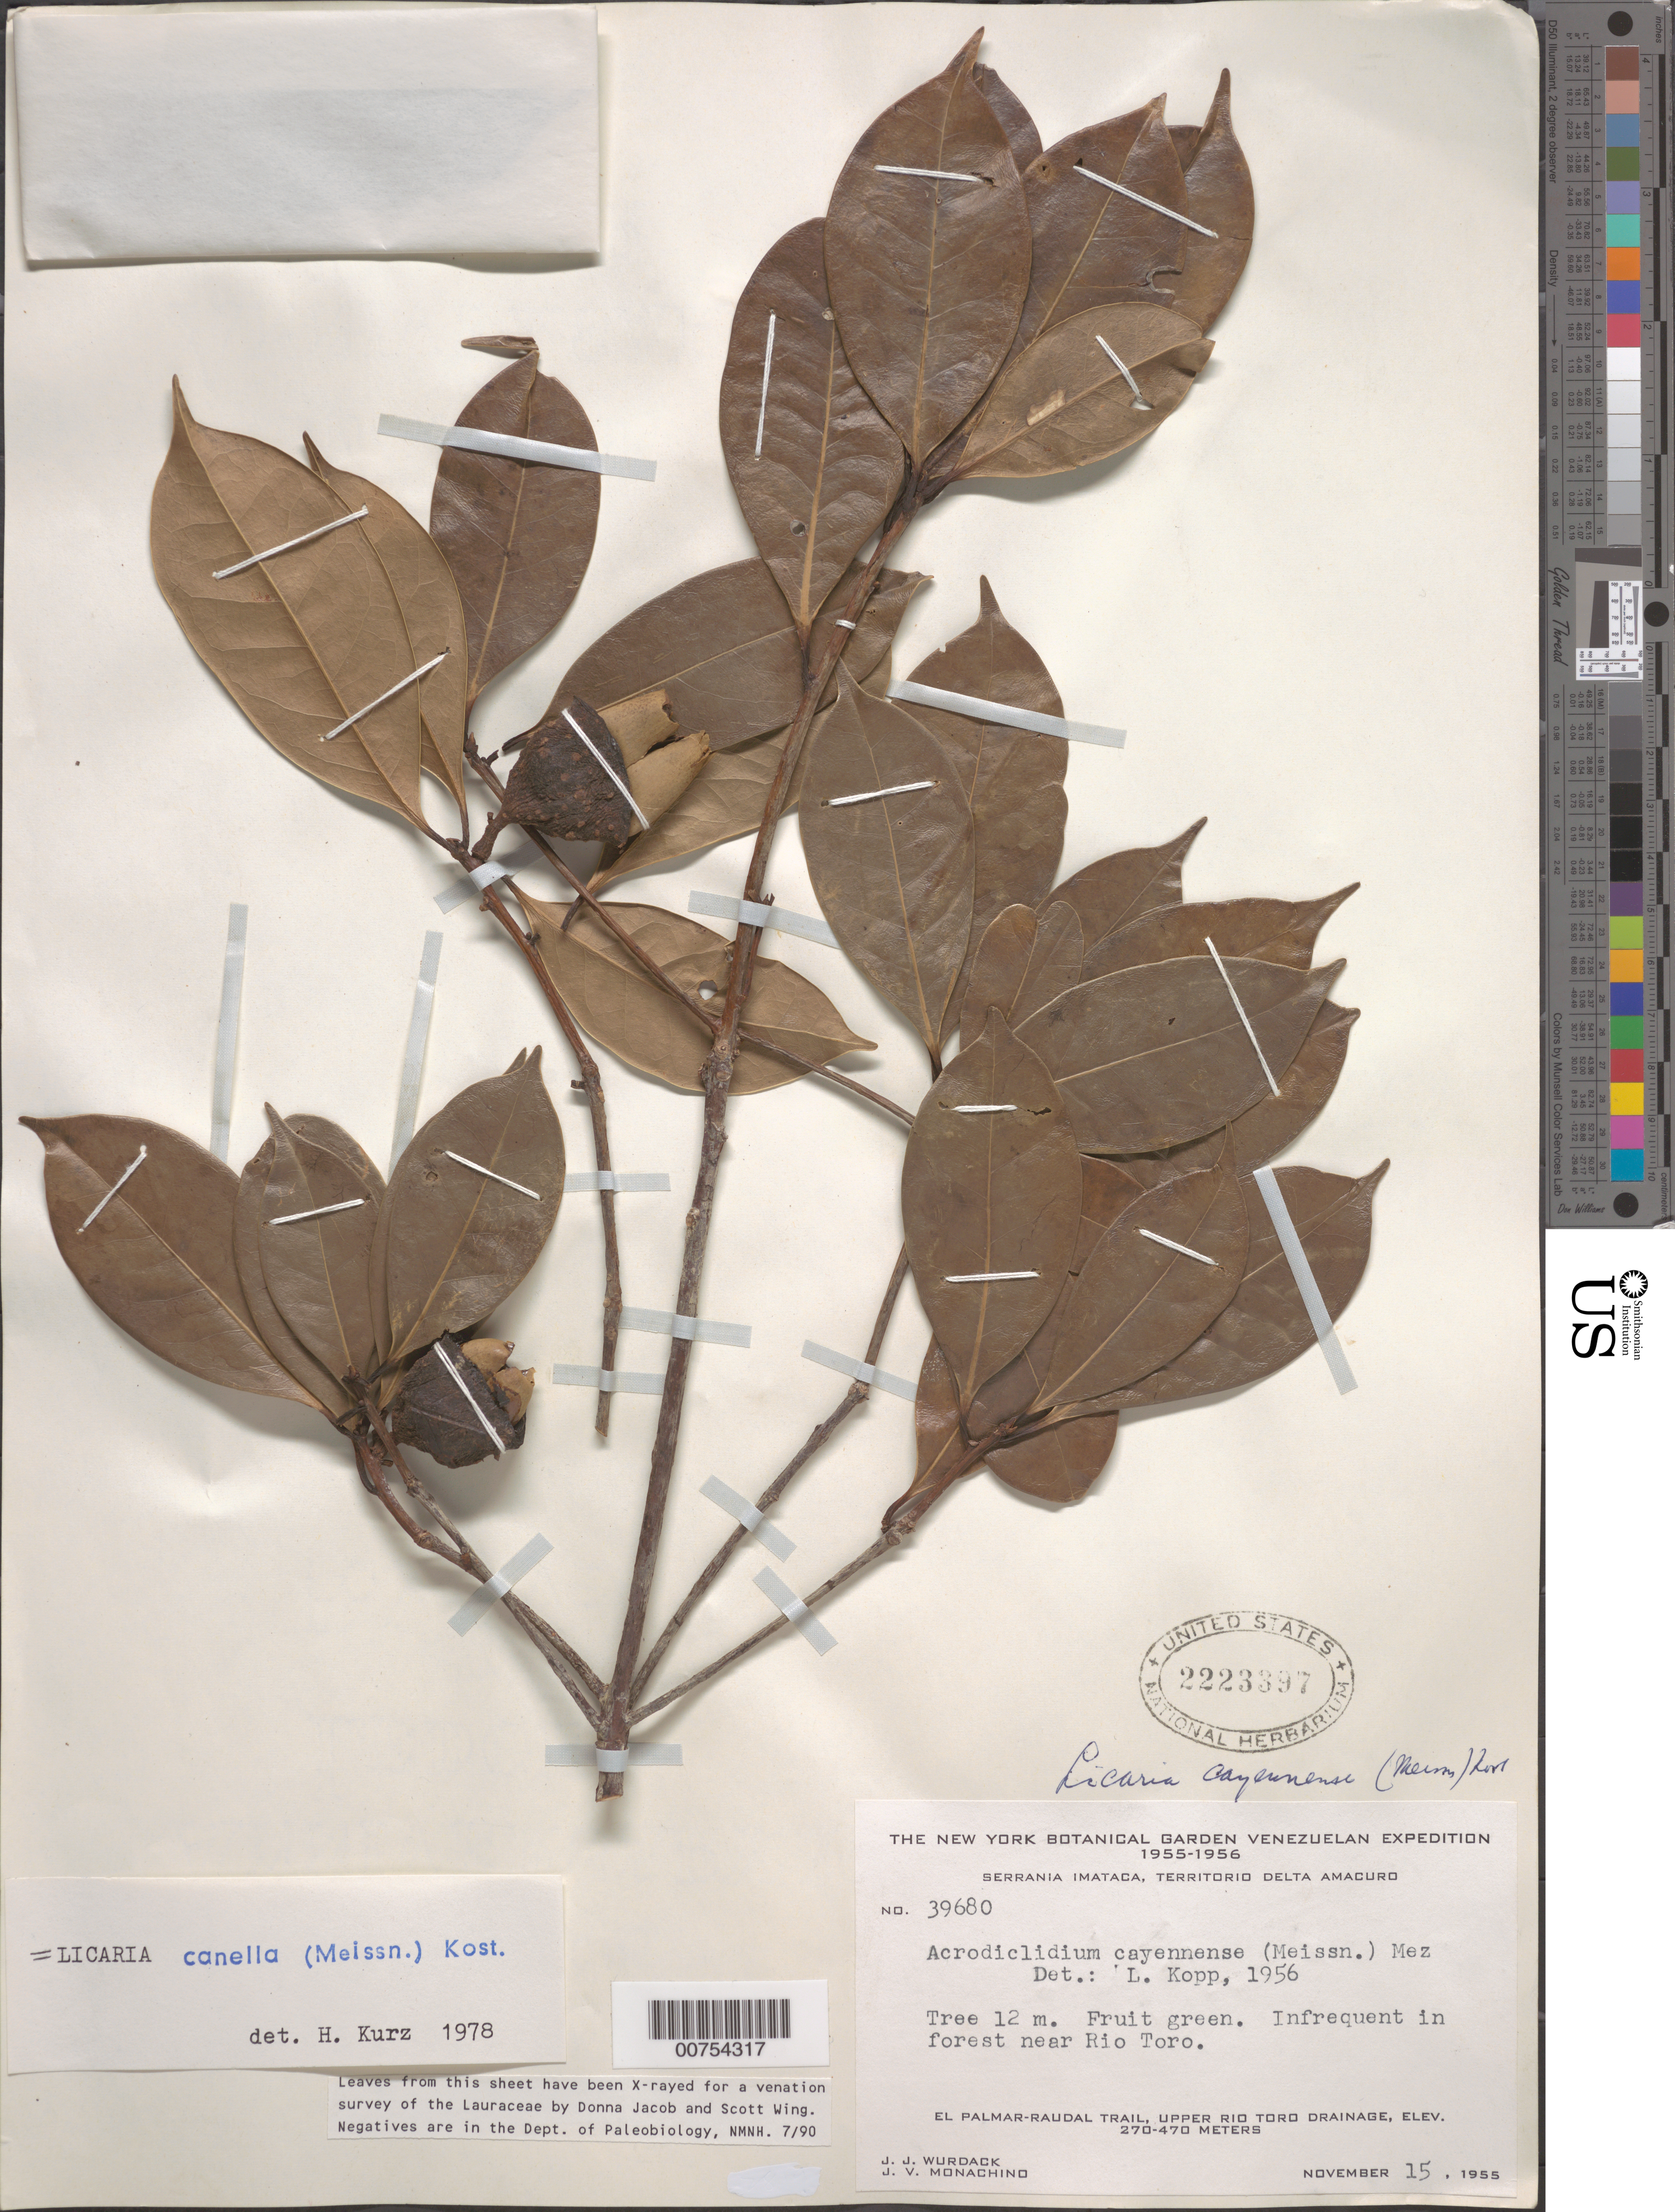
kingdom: Plantae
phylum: Tracheophyta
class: Magnoliopsida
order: Laurales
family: Lauraceae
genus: Licaria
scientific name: Licaria cannella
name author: (Meisn.) Kosterm.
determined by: Kurz, H.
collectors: J. J. Wurdack & J. V. Monachino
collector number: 39680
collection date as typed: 15-Nov-55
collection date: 1955-11-15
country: Venezuela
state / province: Delta Amacuro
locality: Serrania Imataca, El Palmar-Raudal Trail, upper Río Toro drainage; 10 km S of Cerro Muerto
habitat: Forest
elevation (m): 270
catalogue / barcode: US 2223397